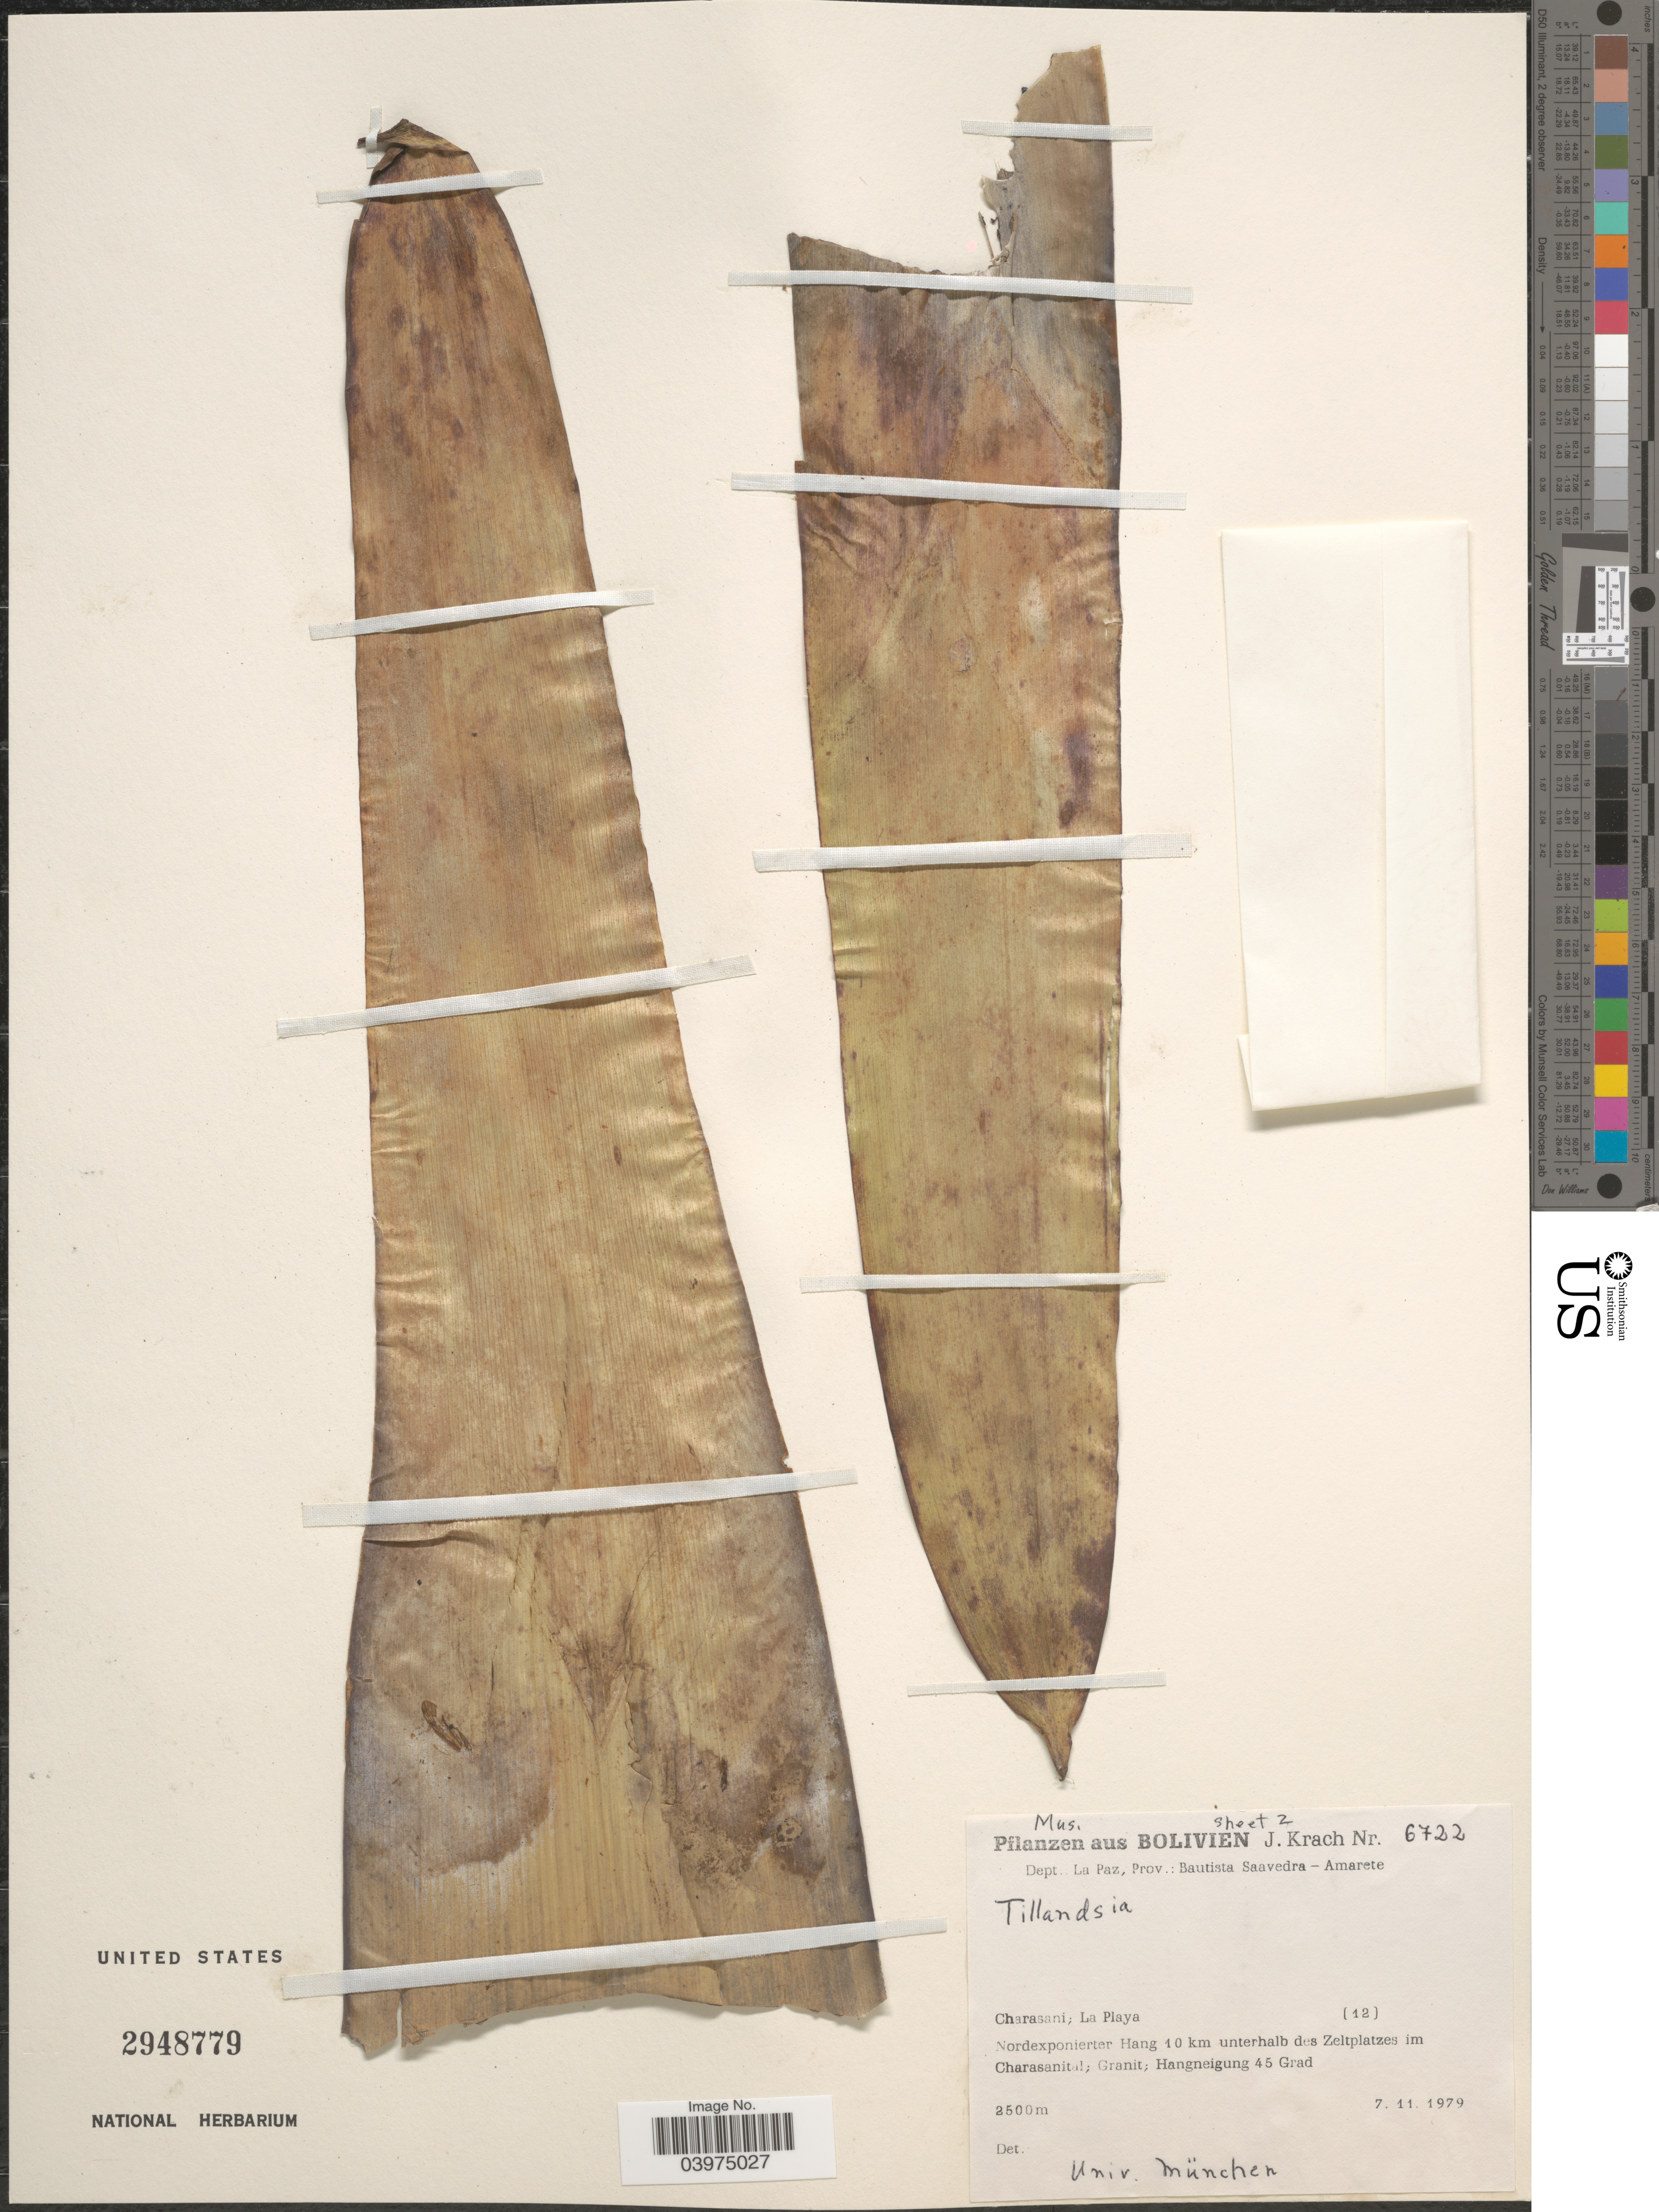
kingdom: Plantae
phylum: Tracheophyta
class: Liliopsida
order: Poales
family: Bromeliaceae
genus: Tillandsia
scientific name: Tillandsia sp.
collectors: J. Krach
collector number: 6722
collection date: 1979-11-07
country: Bolivia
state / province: La Paz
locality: Dept. La Paz., Prov.: Bautista Saavedra-Amarete. Charasani; La Playa. Nordexponierter Hang 10 km unterhalb des Zeltplatzes im Charasanit.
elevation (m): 2500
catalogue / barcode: US 2948779